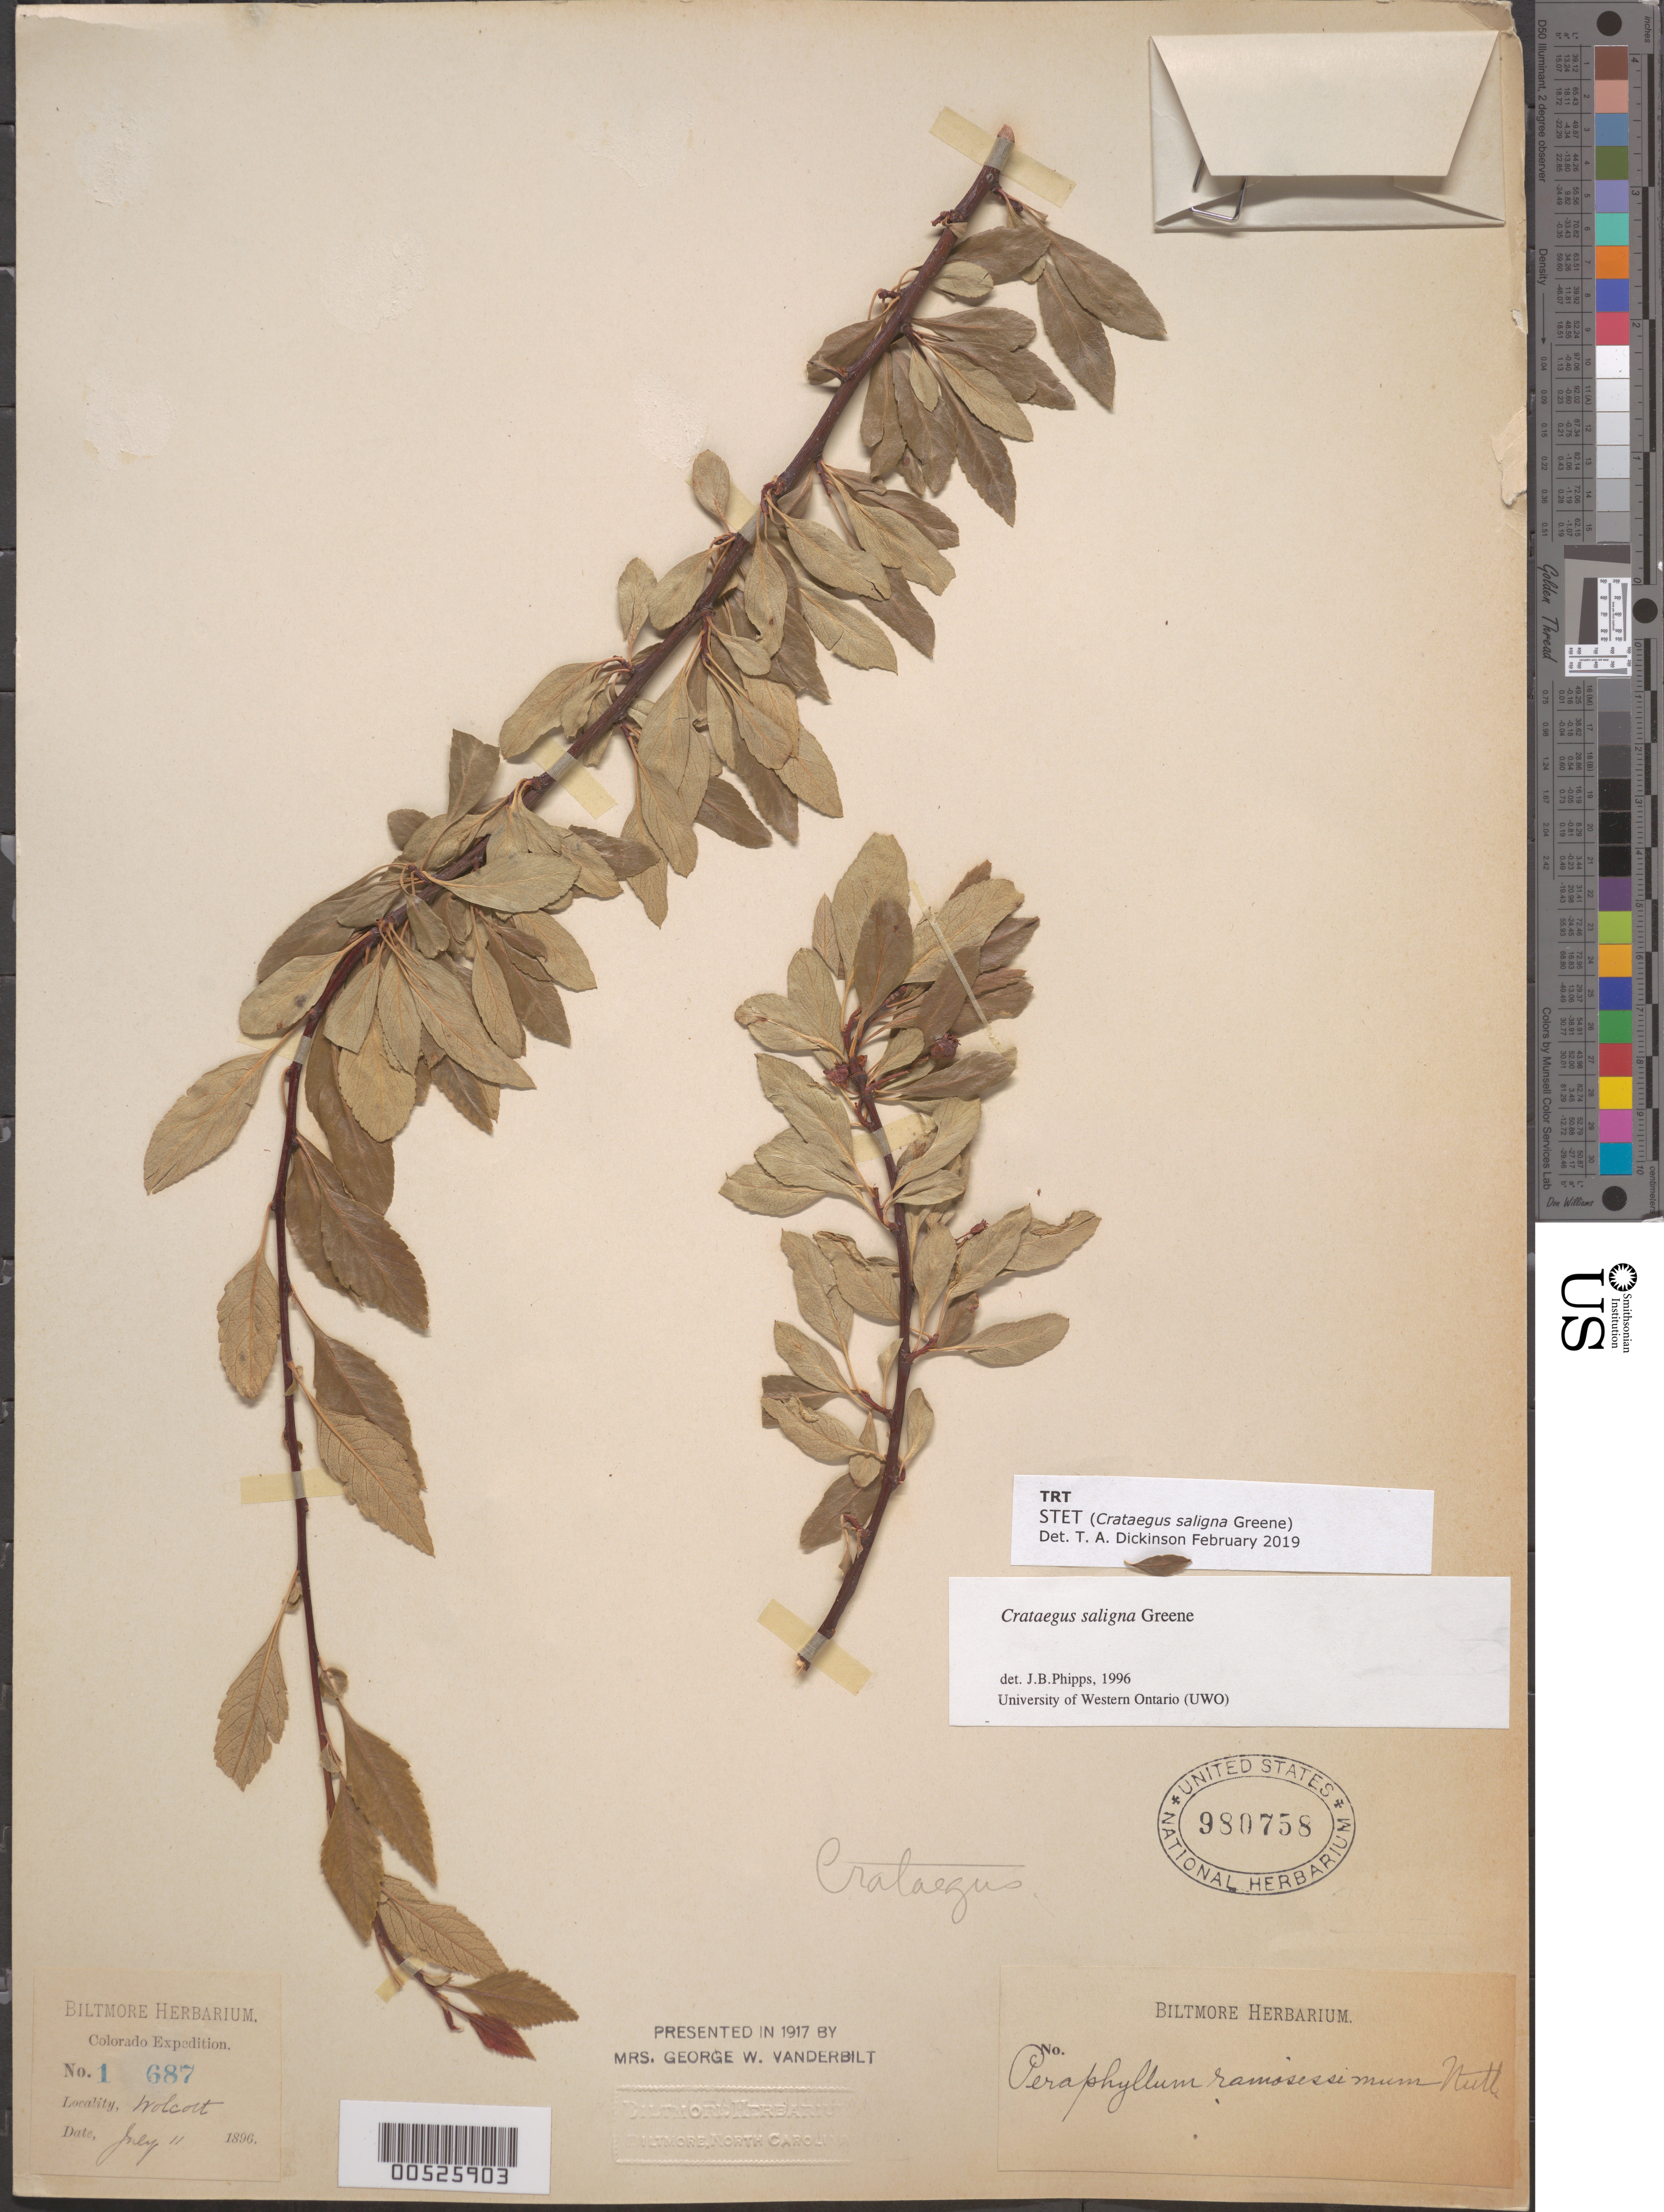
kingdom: Plantae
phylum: Tracheophyta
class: Magnoliopsida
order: Rosales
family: Rosaceae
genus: Crataegus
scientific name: Crataegus saligna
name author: Greene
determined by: Phipps, James B., (UWO), University of Western Ontario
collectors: ex herb. Biltmore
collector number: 1 687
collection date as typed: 11 Jul 1896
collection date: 1896-07-11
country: United States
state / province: Colorado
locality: Wolcott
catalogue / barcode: US 980758